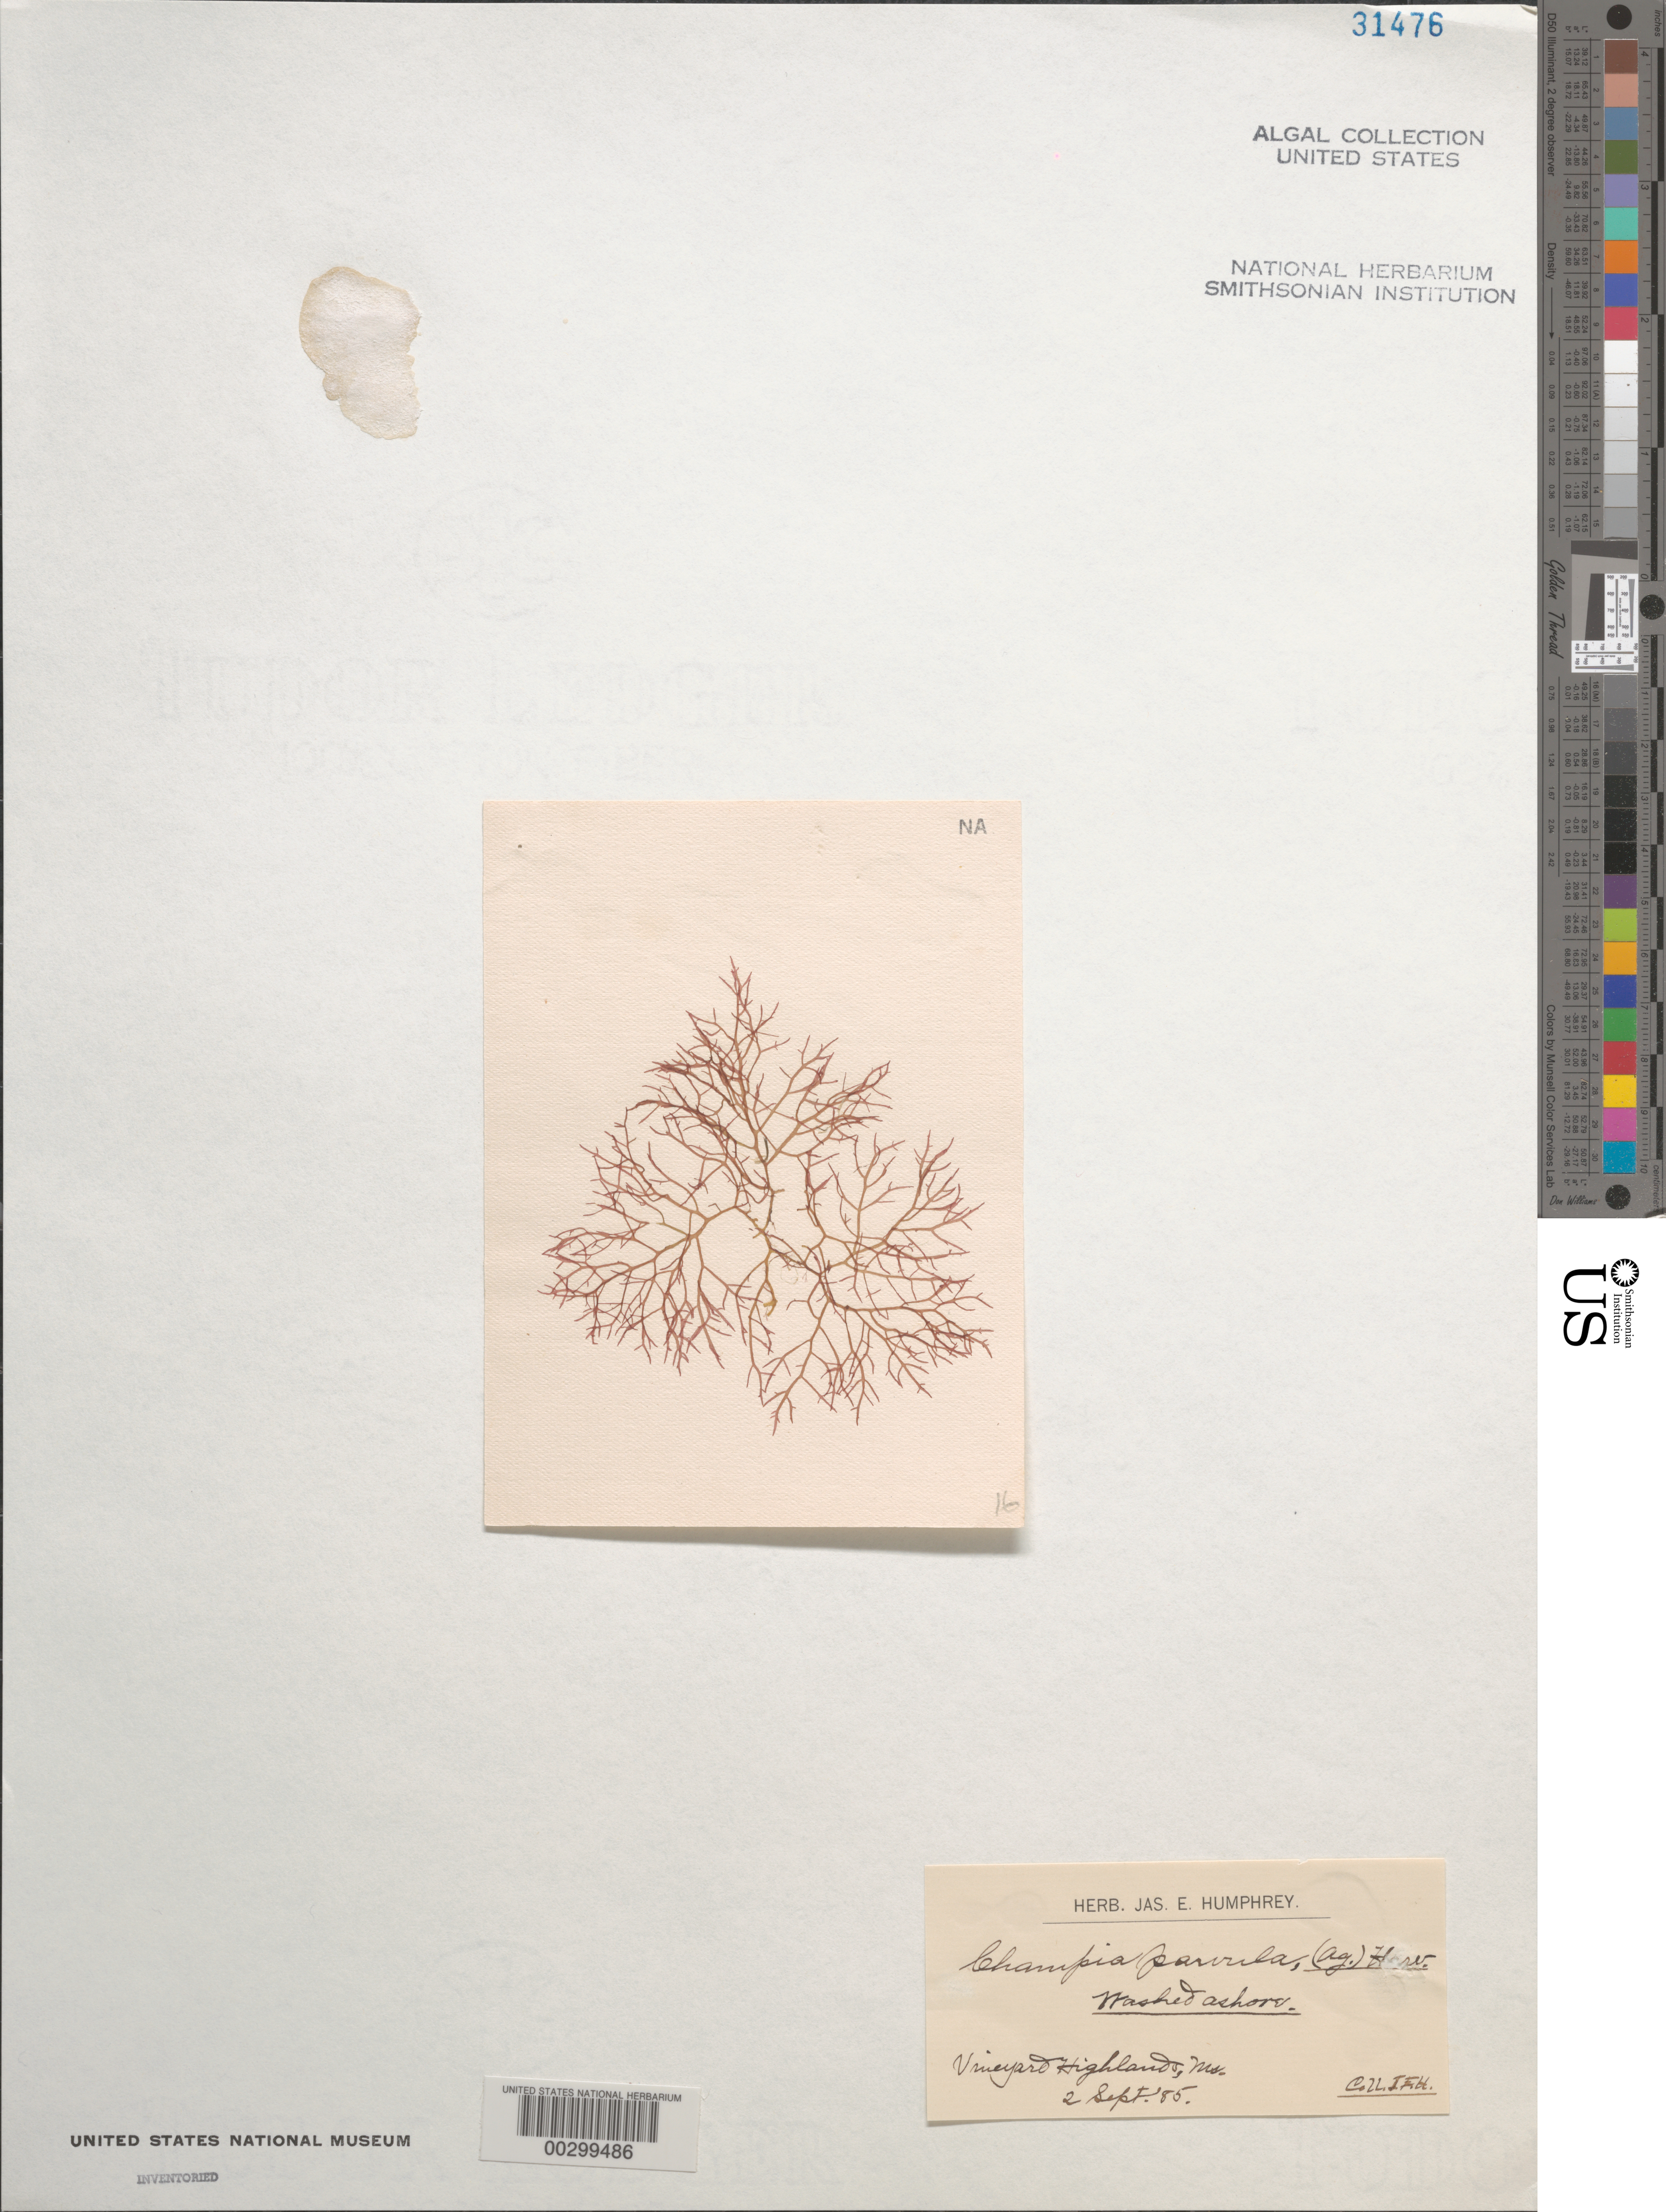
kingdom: Plantae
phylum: Rhodophyta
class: Florideophyceae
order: Rhodymeniales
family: Champiaceae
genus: Champia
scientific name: Champia parvula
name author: (C. Agardh) Harv.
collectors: J. Humphrey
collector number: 16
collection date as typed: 02 Sep 1885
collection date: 1885-09-02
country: United States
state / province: Massachusetts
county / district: Dukes County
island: Martha's Vineyard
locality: Vineyard Highlands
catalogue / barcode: US 31476